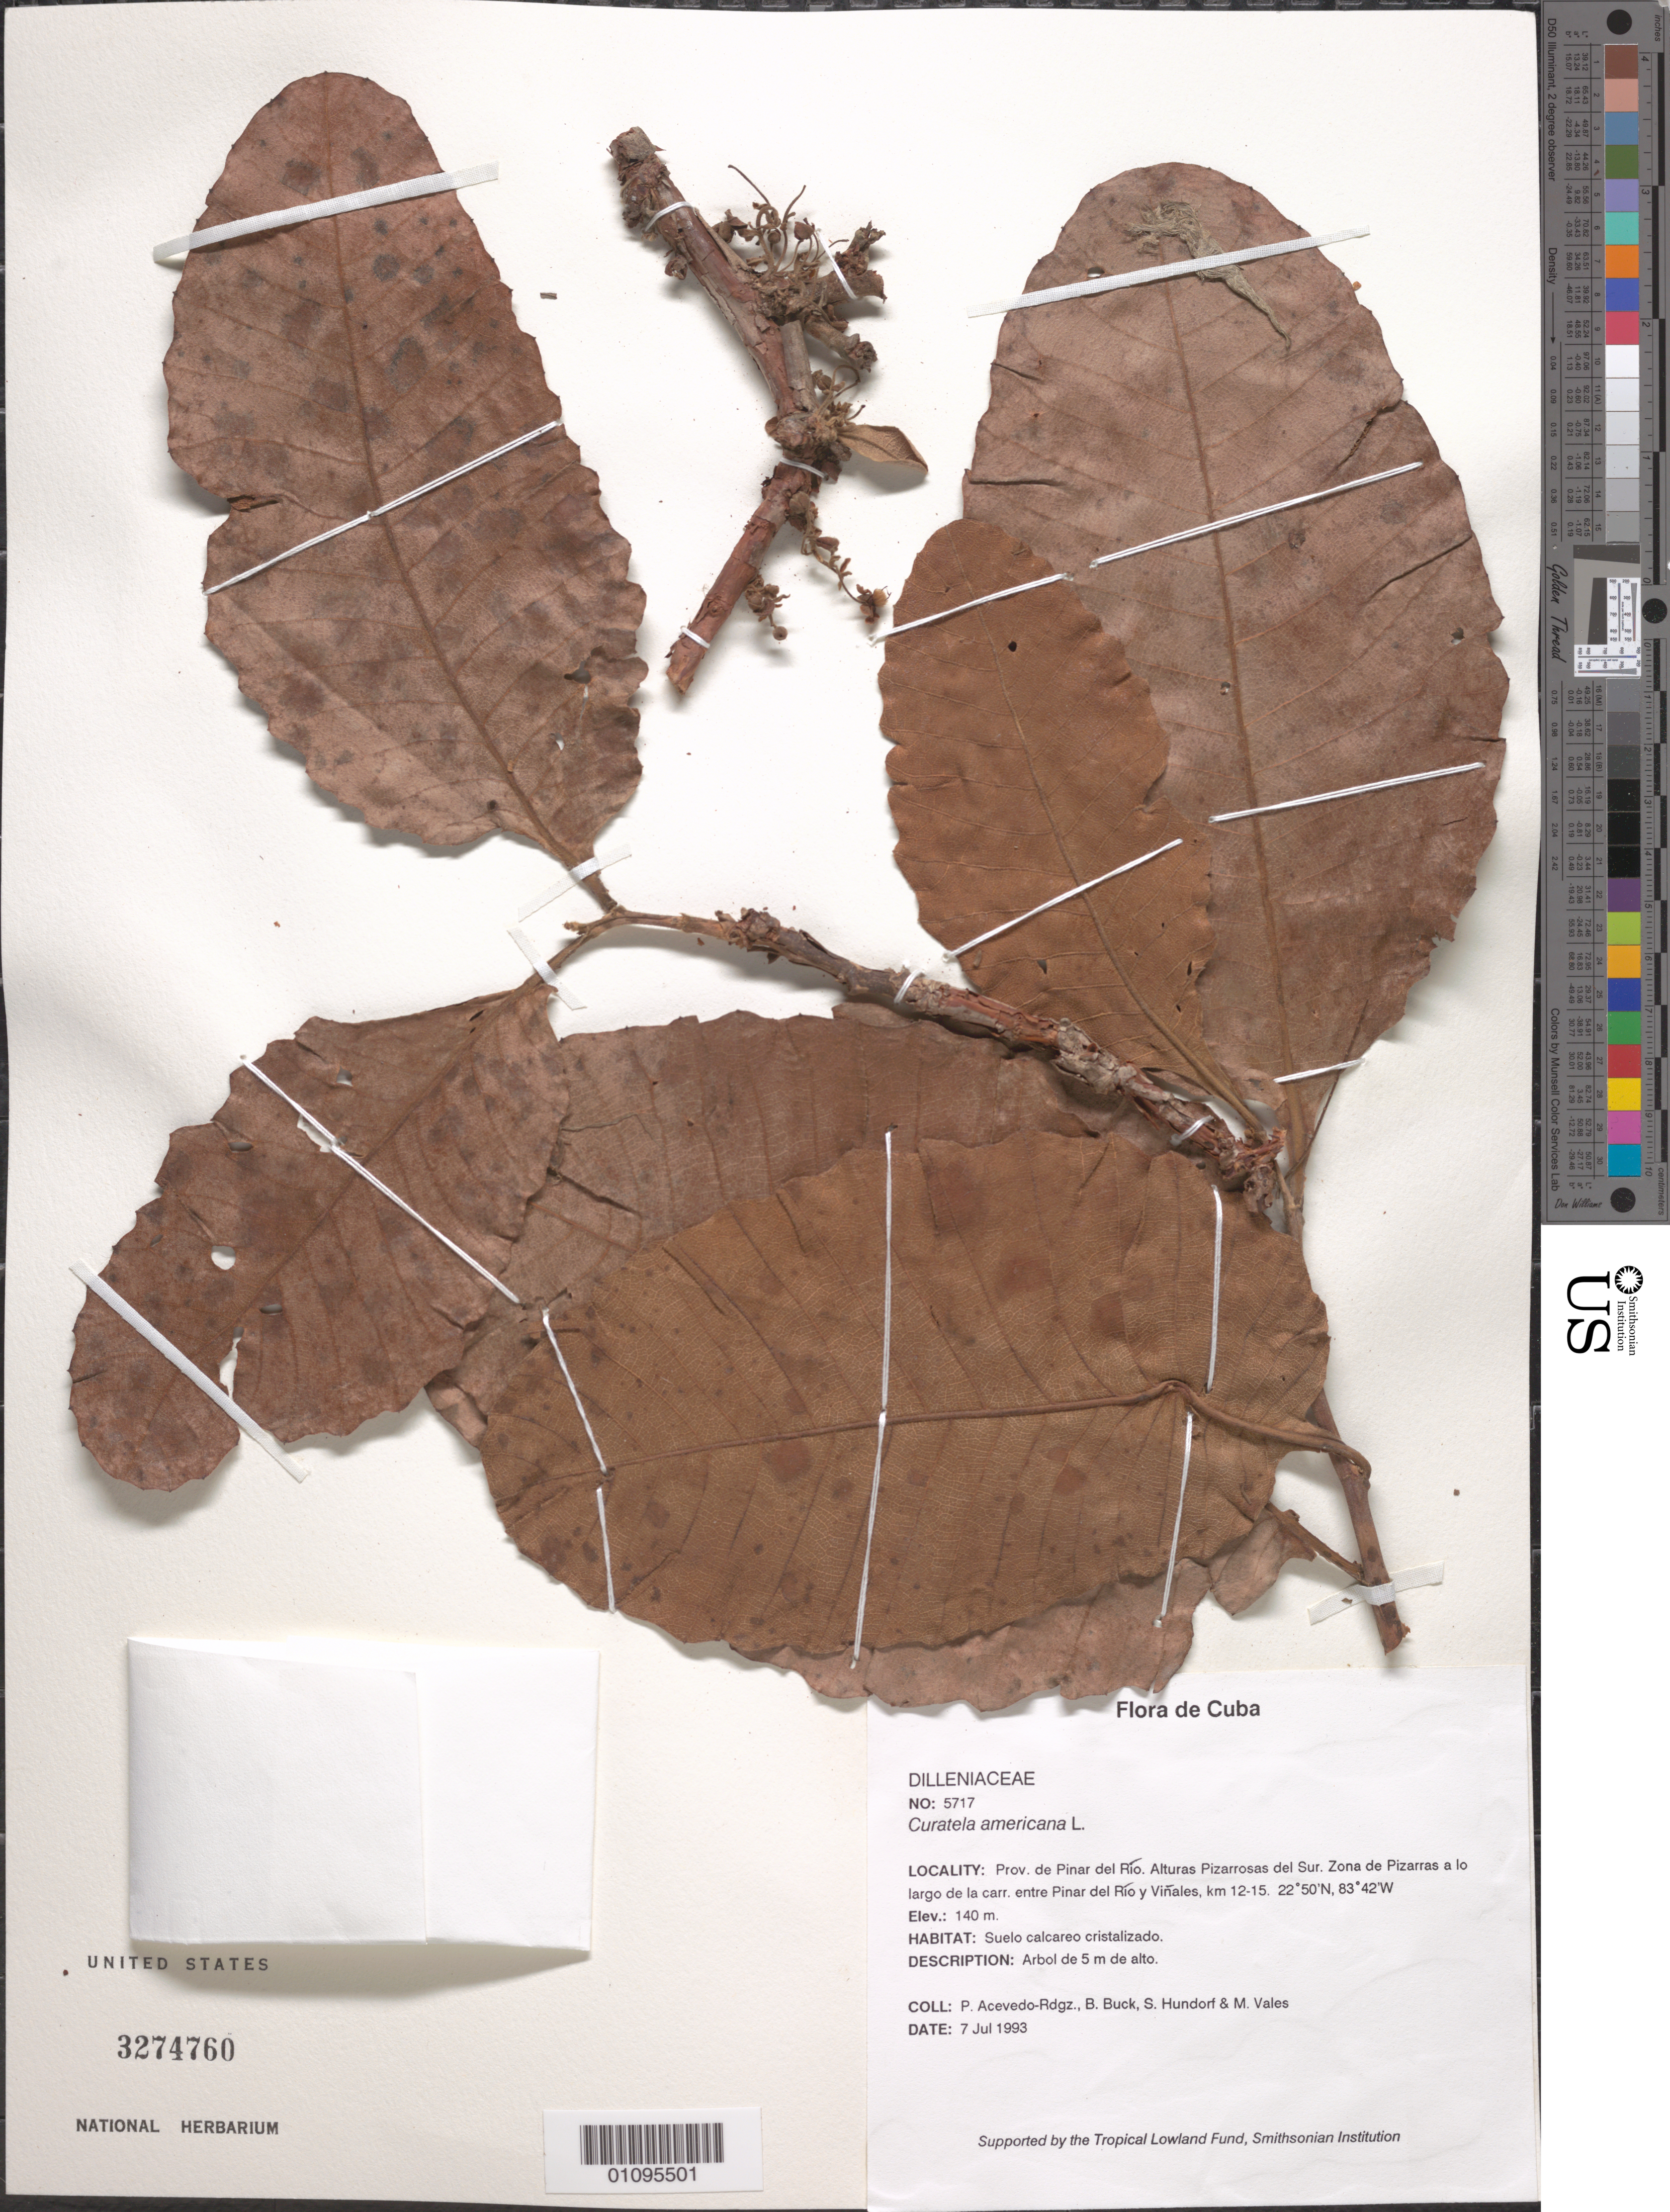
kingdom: Plantae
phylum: Tracheophyta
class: Magnoliopsida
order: Dilleniales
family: Dilleniaceae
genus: Curatella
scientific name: Curatella americana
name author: L.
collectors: P. Acevedo-Rodr., B. Buck, S. Hundorf & M. Vales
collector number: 5717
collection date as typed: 07 Jul 1993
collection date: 1993-07-07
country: Cuba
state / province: Pinar del Rio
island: Cuba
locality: Prov de Pinar del Río Alturas Pizarrosas del Sur Zona de Pizarras a lo largo de la carr entre Pinar del Río y Viñales, km 12-15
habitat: Suelo calcareo cristalizado.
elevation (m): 140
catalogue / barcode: US 3274760